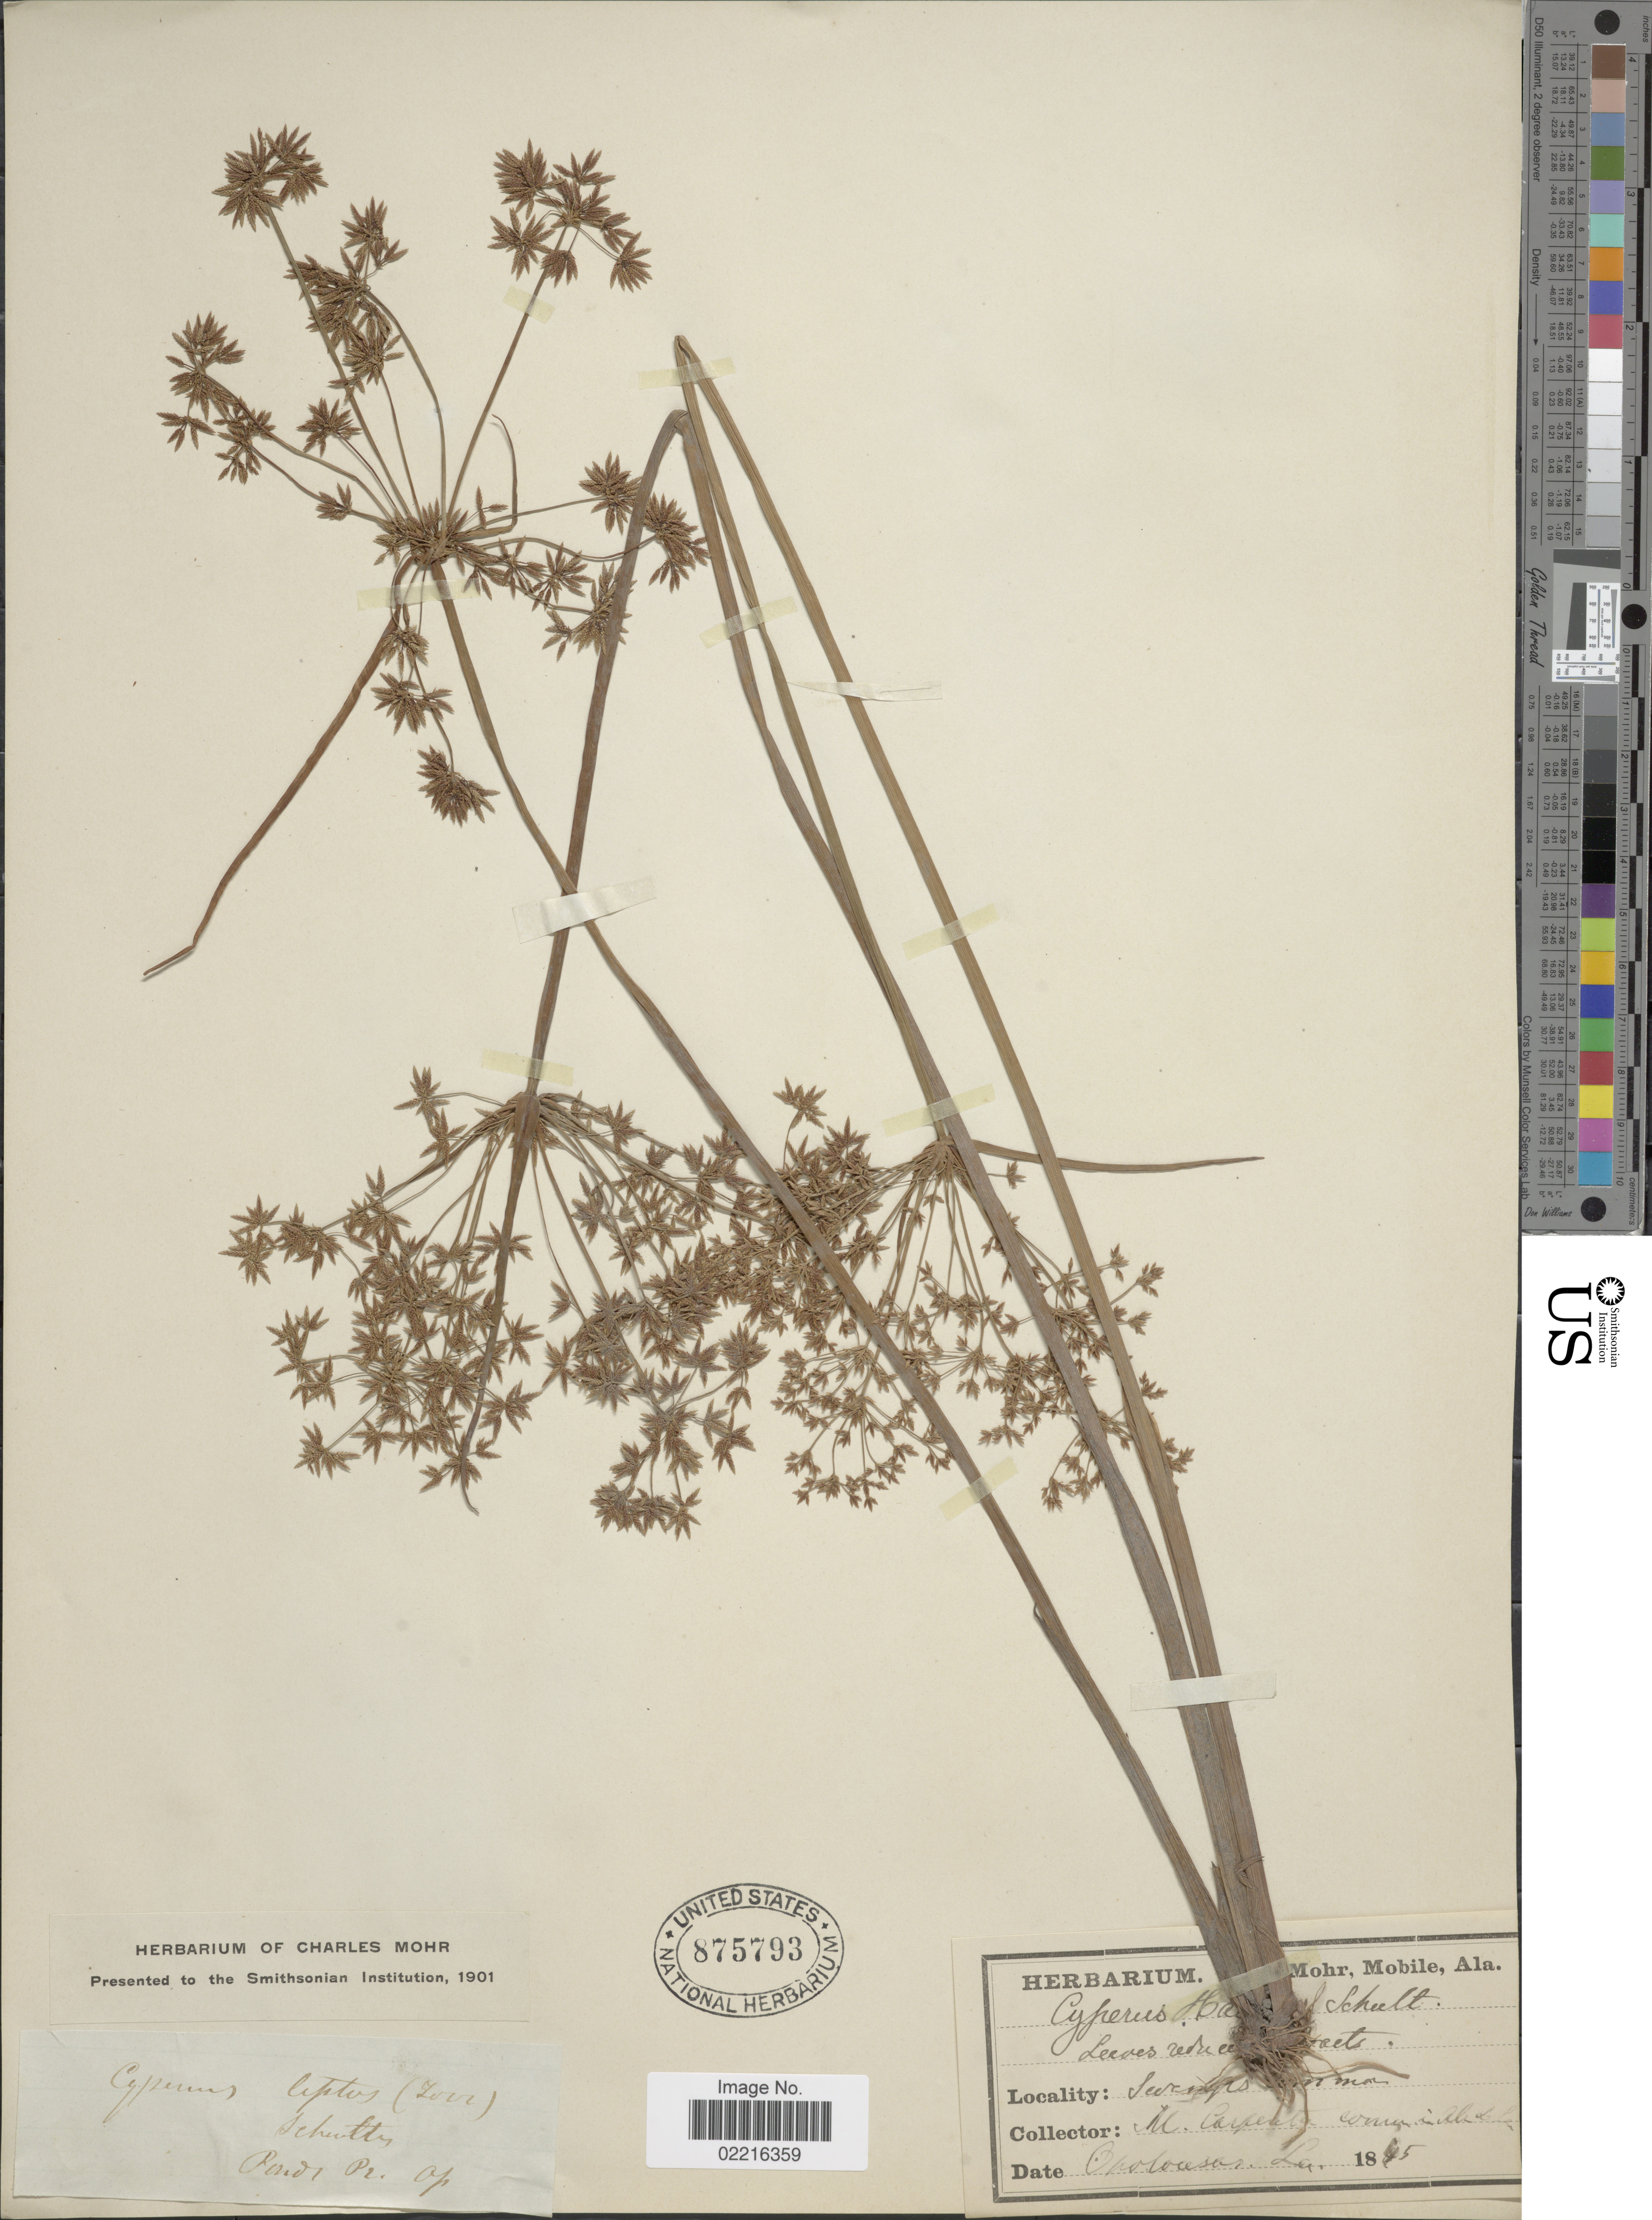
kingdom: Plantae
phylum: Tracheophyta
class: Liliopsida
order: Poales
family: Cyperaceae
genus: Cyperus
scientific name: Cyperus haspan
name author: L.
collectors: M. Carpenter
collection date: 1845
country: United States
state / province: Louisiana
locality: Opelousas, La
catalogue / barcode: US 875793